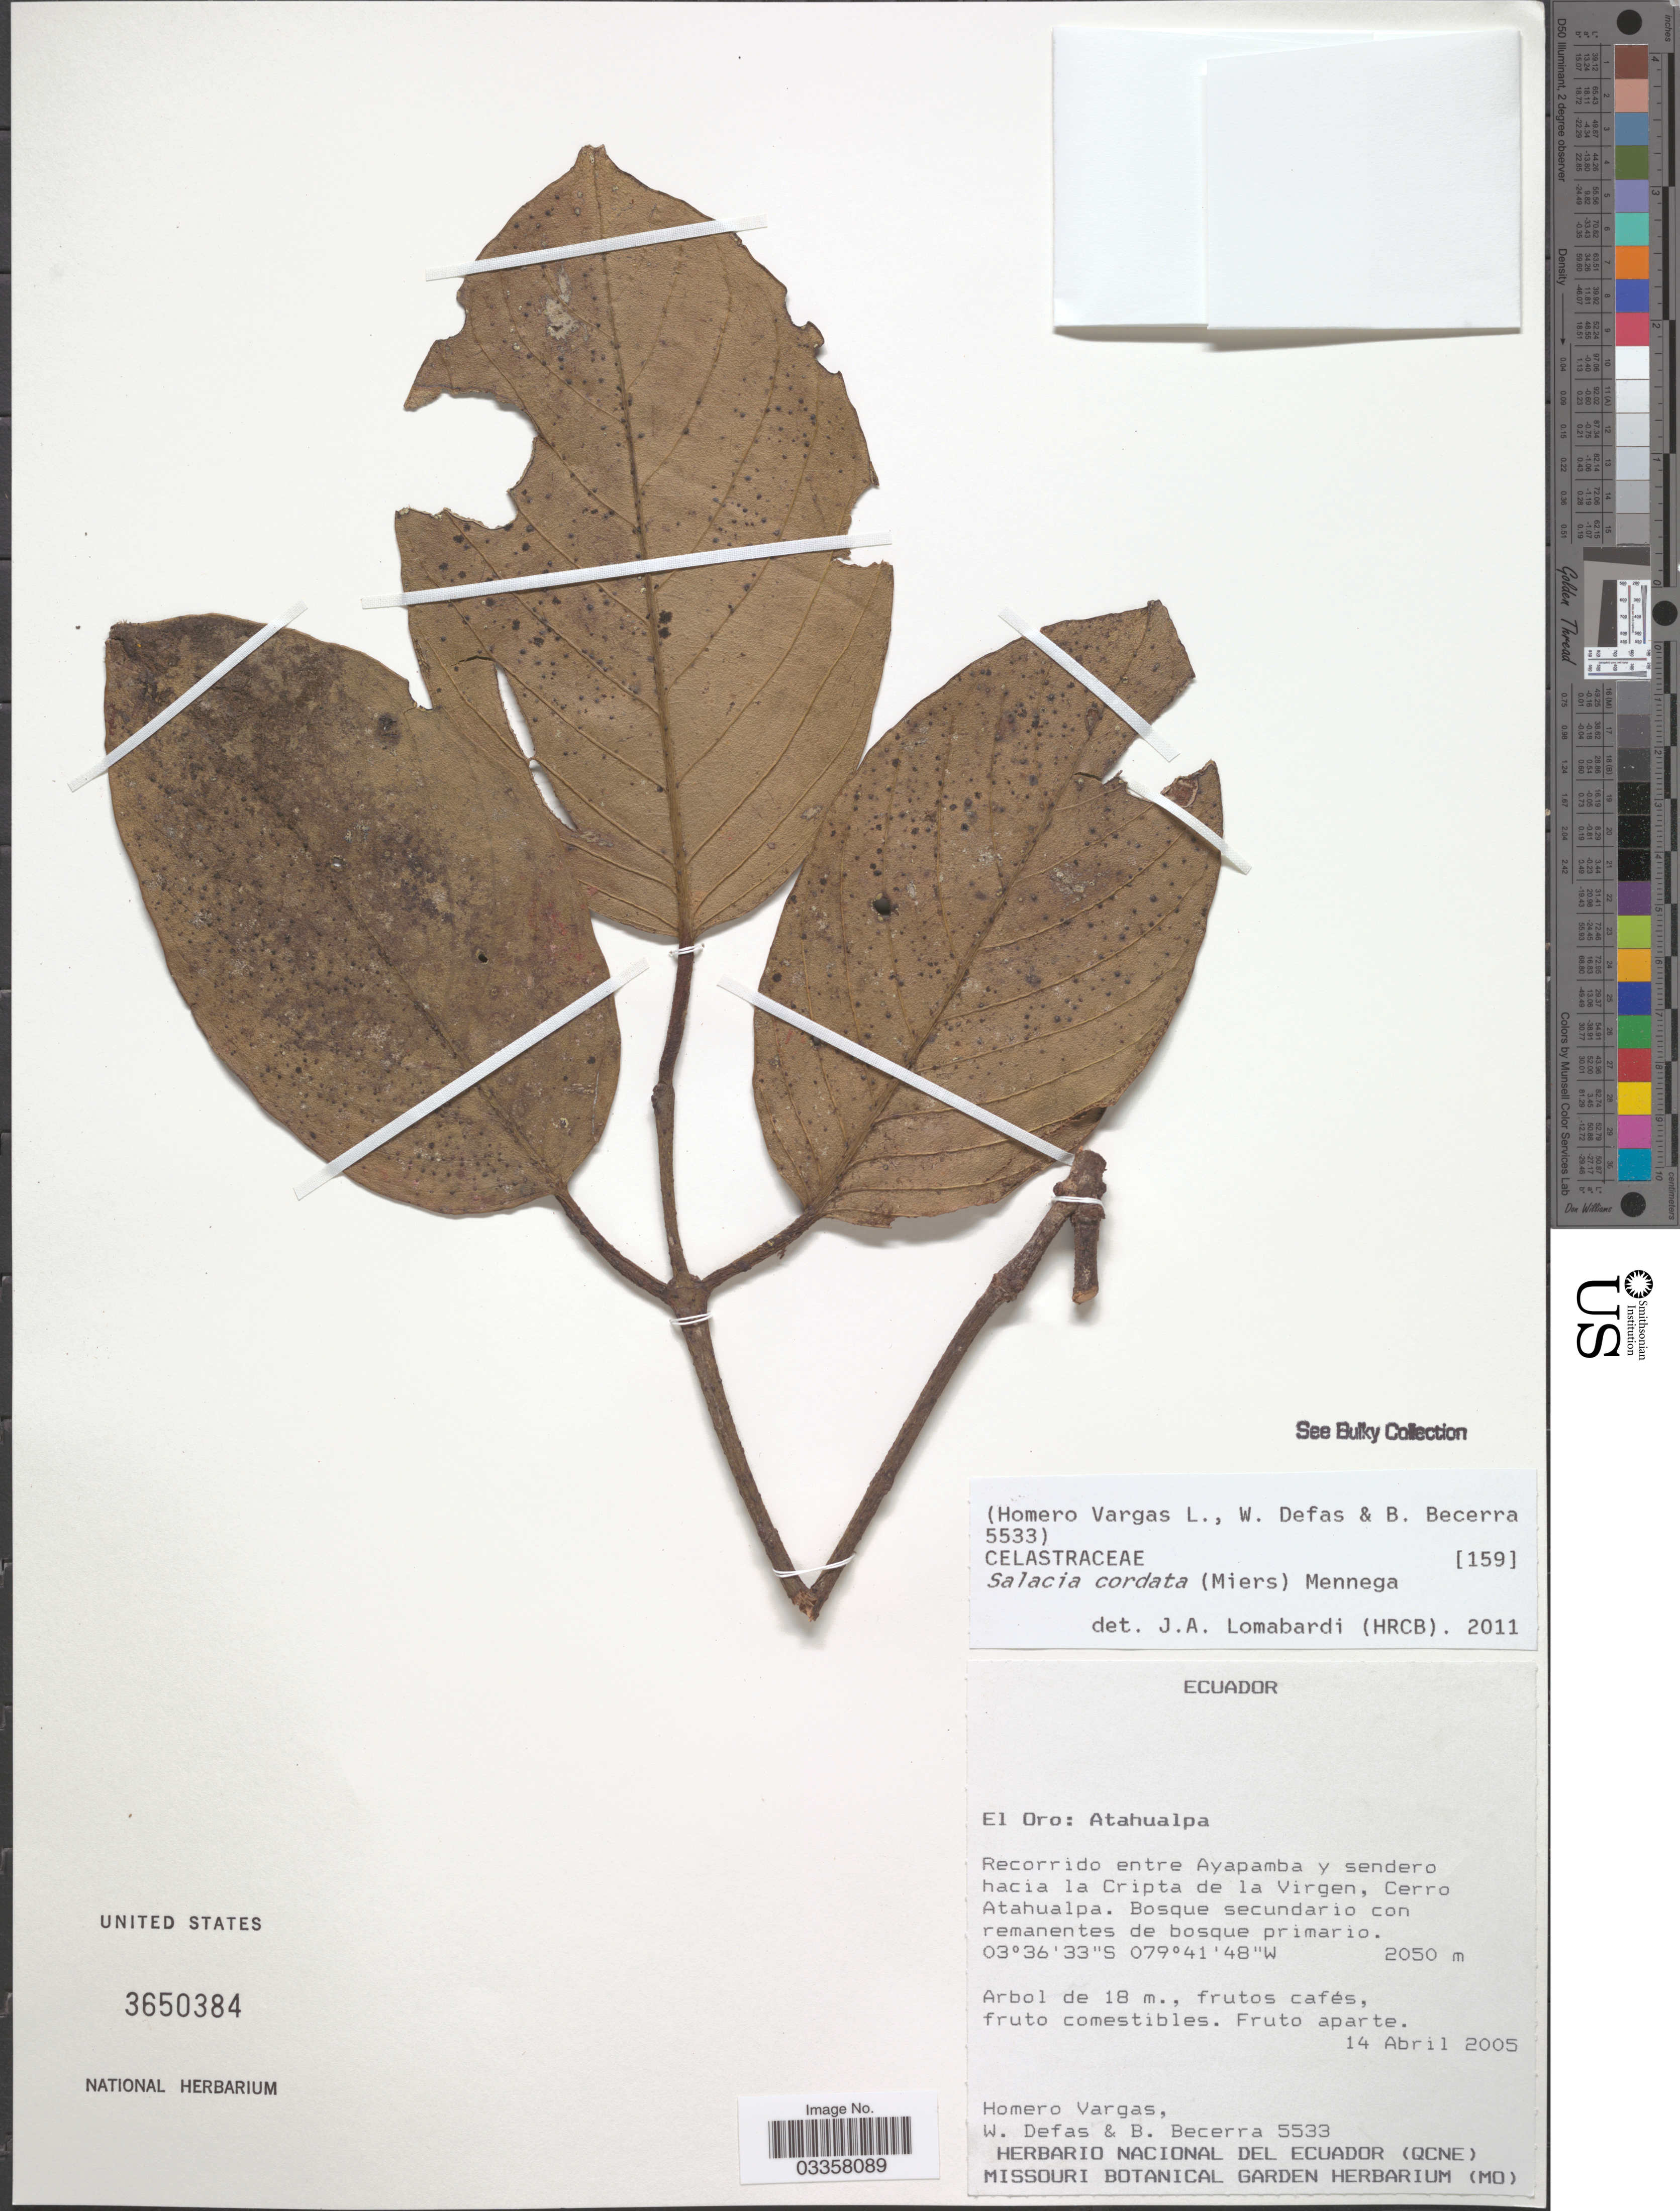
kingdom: Plantae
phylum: Tracheophyta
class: Magnoliopsida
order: Celastrales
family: Celastraceae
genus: Salacia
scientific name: Salacia cordata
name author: (Miers) Mennega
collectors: H. Vargas, W. Defas & B. Becerra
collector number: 5533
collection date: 2005-04-14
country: Ecuador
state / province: El Oro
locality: El Oro: Atahualpa, Recorrido entre Ayapamba y sendero hacia la Cripta de la Virgen, Cerro Atahualpa.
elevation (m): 2050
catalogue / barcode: US 3650384